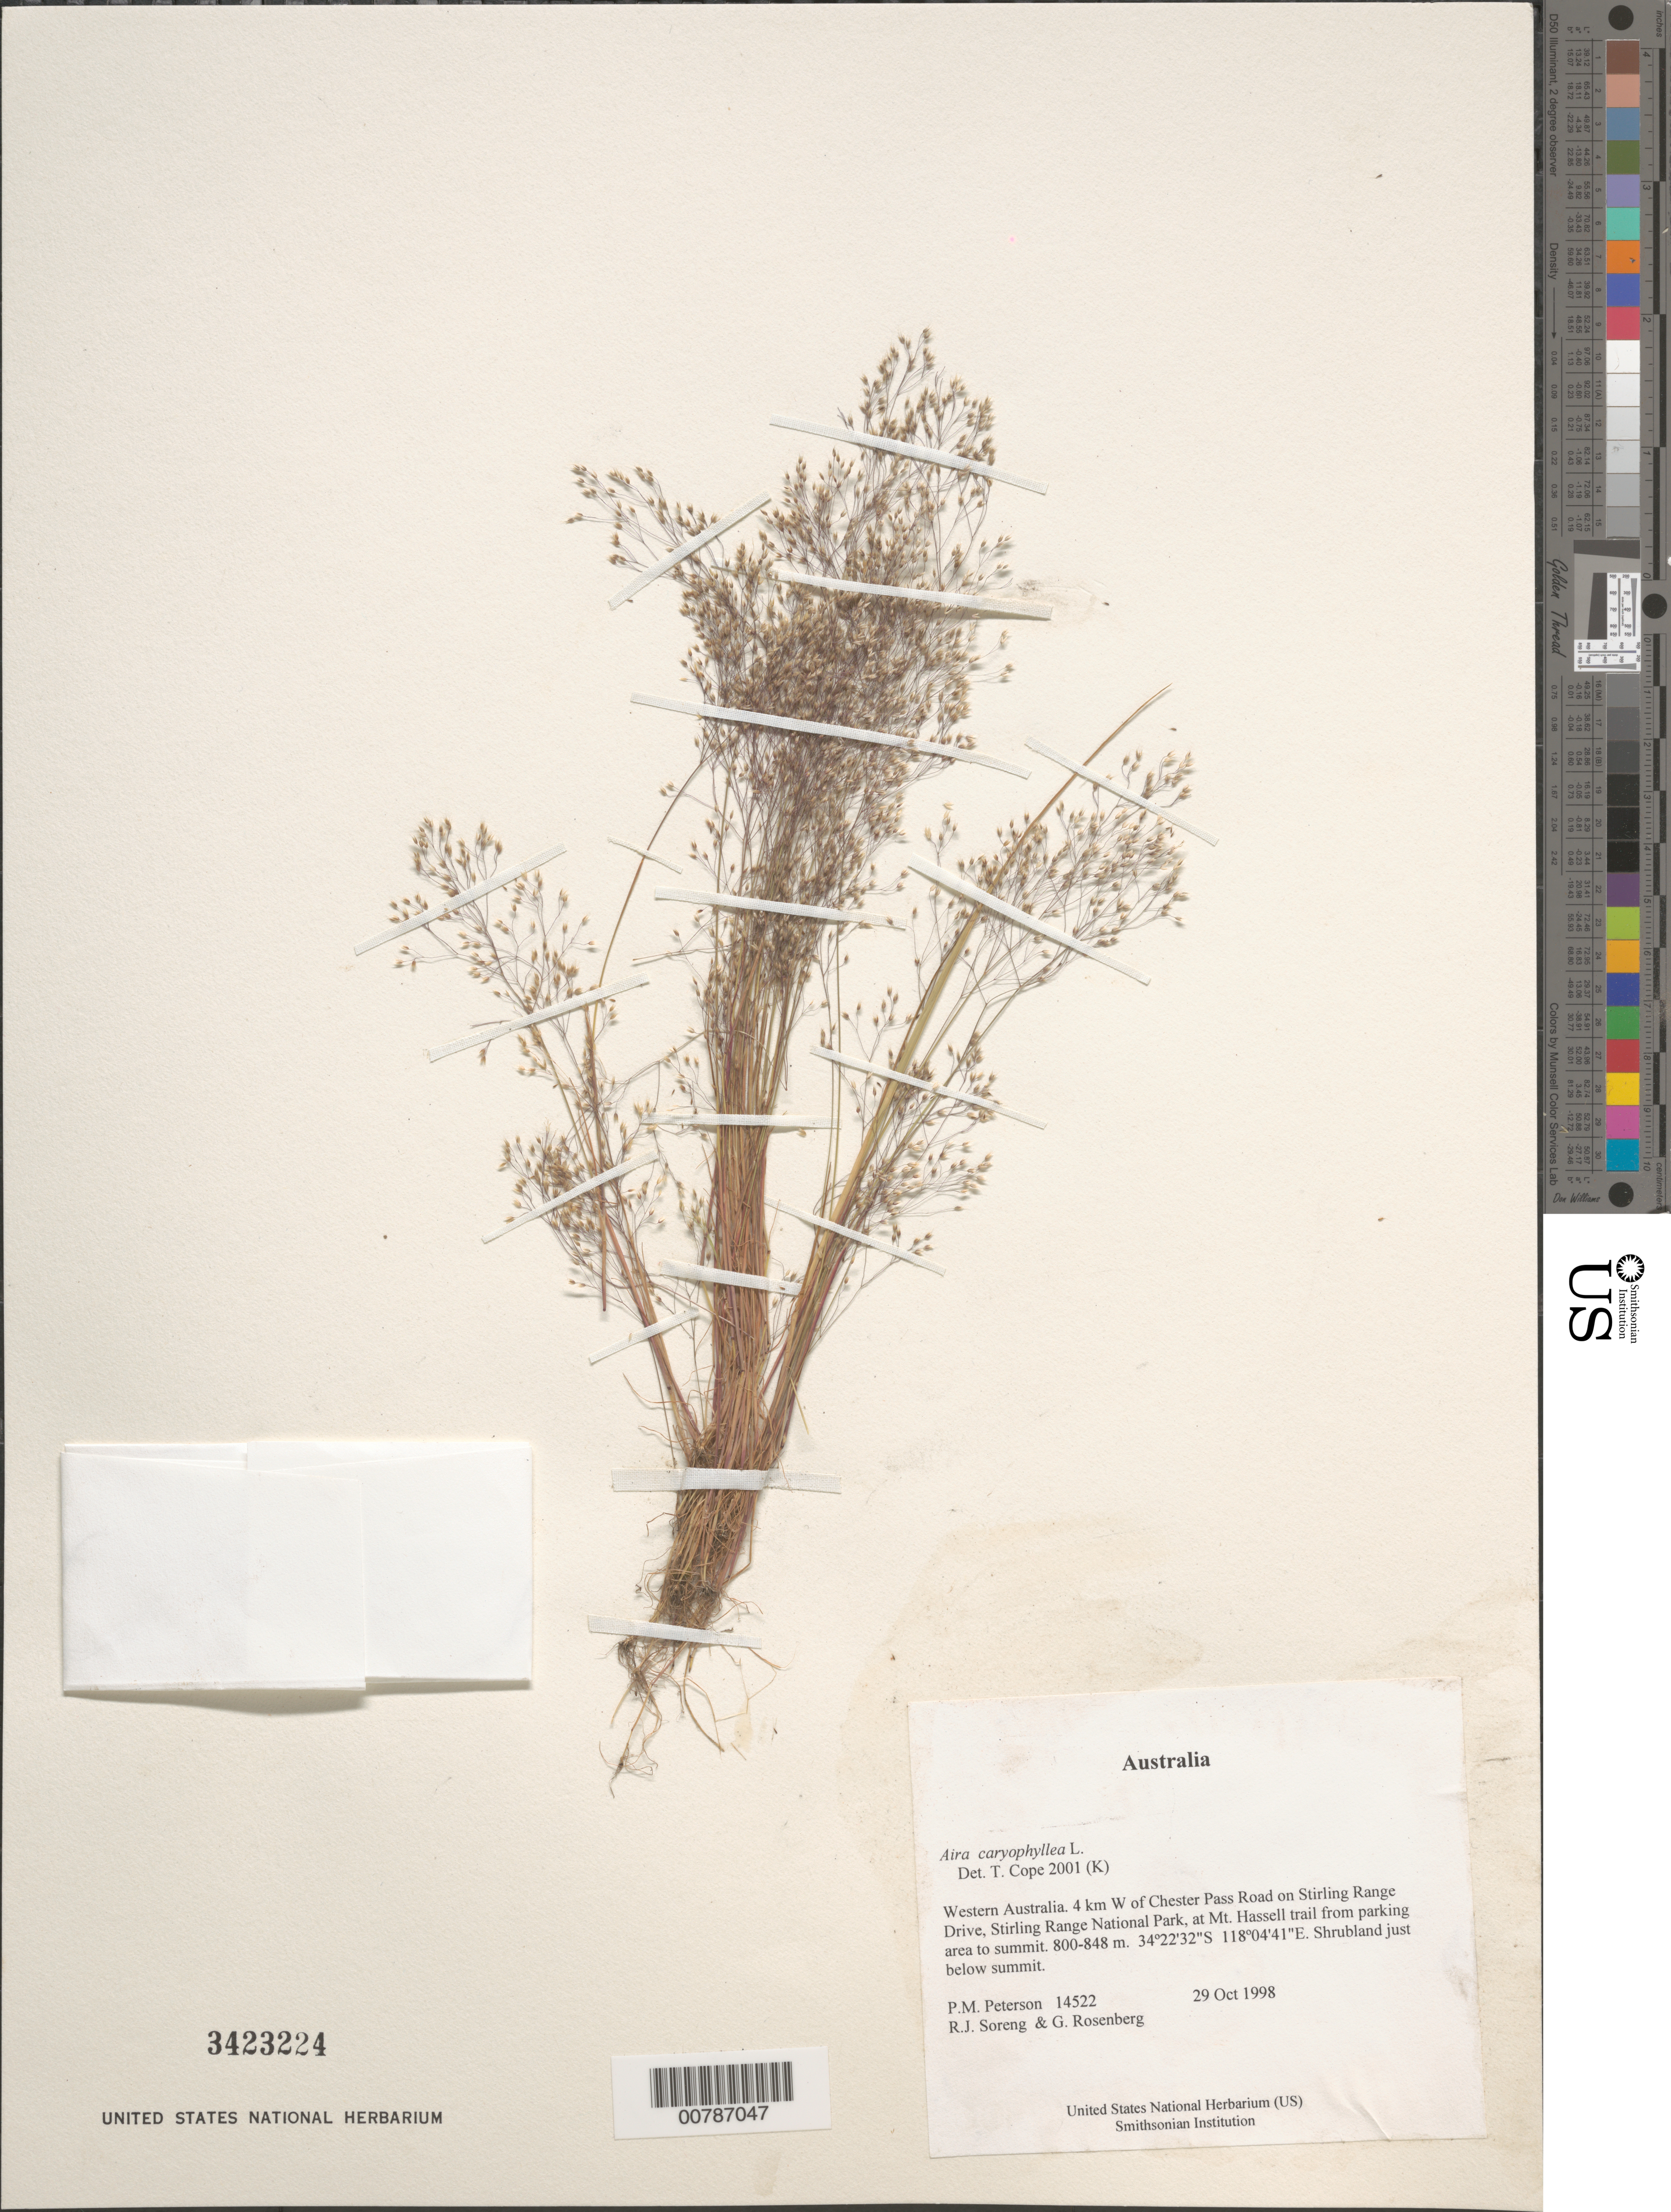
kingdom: Plantae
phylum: Tracheophyta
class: Liliopsida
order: Poales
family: Poaceae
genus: Aira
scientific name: Aira caryophyllea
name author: L.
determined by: Cope, T. A.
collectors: P. M. Peterson, R. J. Soreng & G. Rosenberg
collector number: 14522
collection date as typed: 29 Oct 1998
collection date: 1998-10-29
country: Australia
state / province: Western Australia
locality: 4 km W of Chester Pass Road on Stirling Range Drive, Stirling Range National Park, at Mt. Hassell trail from parking area to summit.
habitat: Shrubland just below summit.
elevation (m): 800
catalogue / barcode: US 3423224